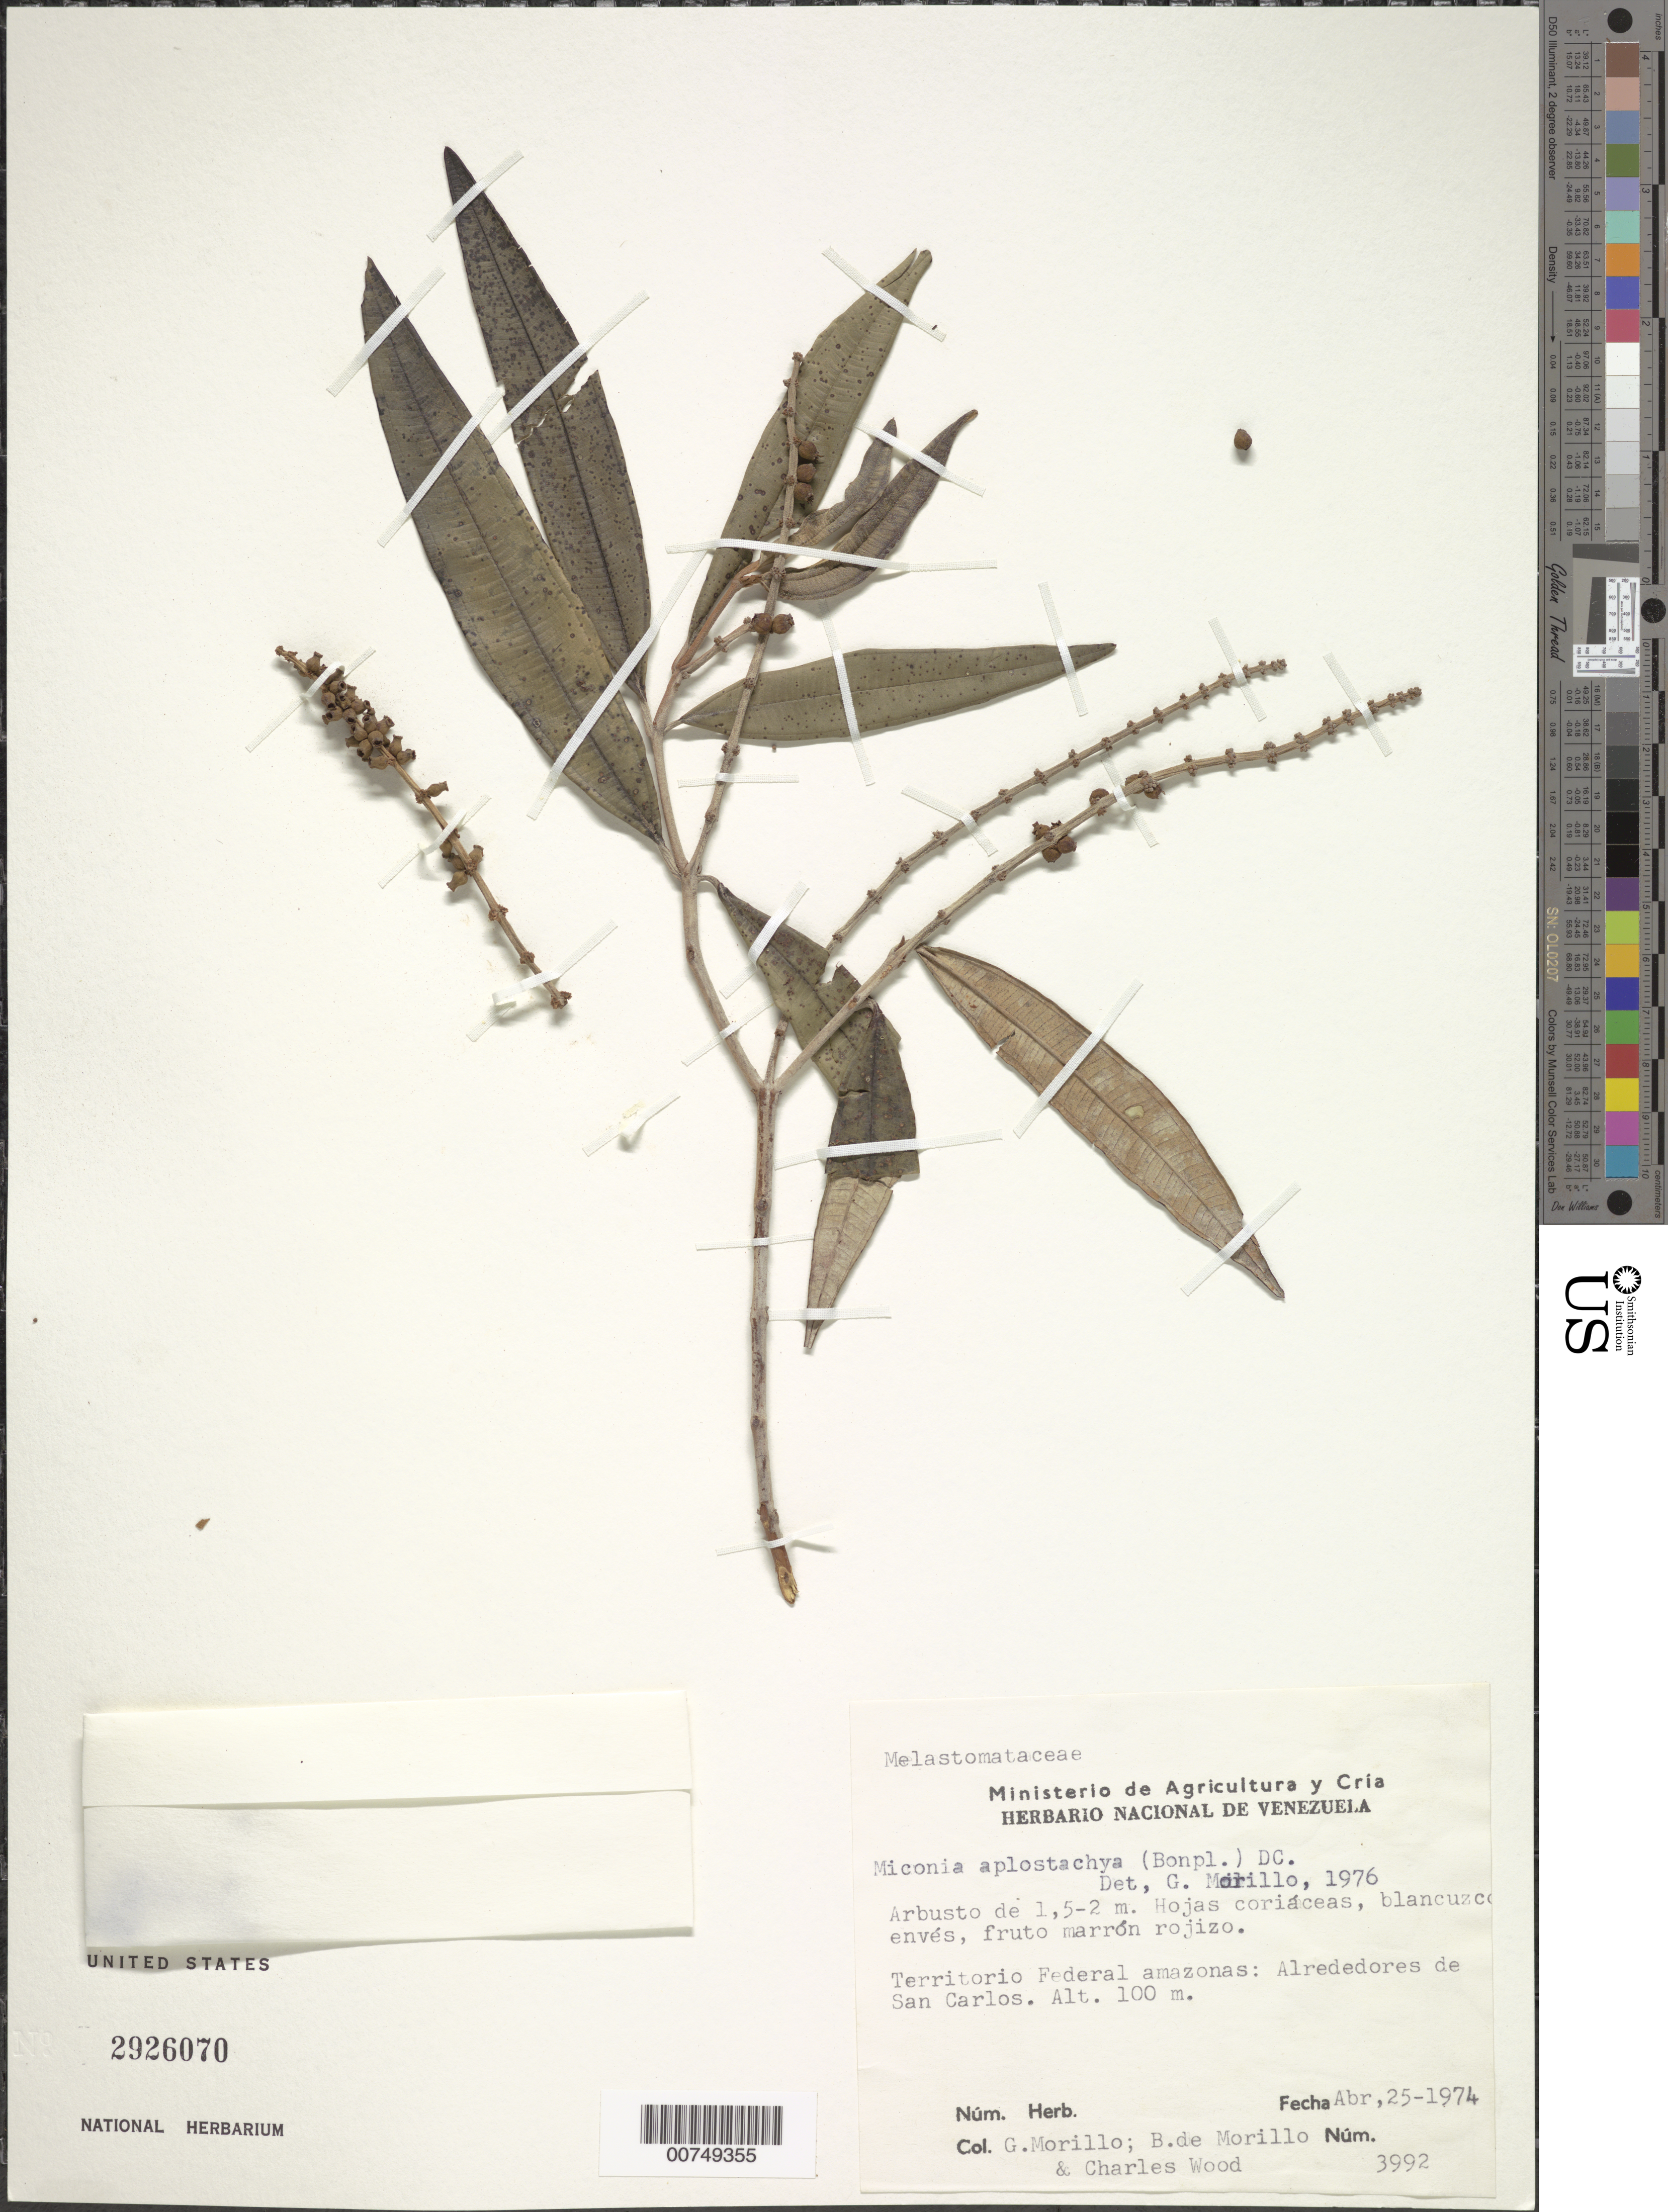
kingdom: Plantae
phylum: Tracheophyta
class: Magnoliopsida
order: Myrtales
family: Melastomataceae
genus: Miconia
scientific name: Miconia aplostachya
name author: (Bonpl.) DC.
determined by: Morillo, G. N.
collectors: G. Morillo, B. Morillo & C. Wood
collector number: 3992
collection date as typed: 25-Apr-74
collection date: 1974-04-25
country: Venezuela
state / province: Amazonas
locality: San Carlos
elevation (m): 100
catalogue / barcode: US 2926070